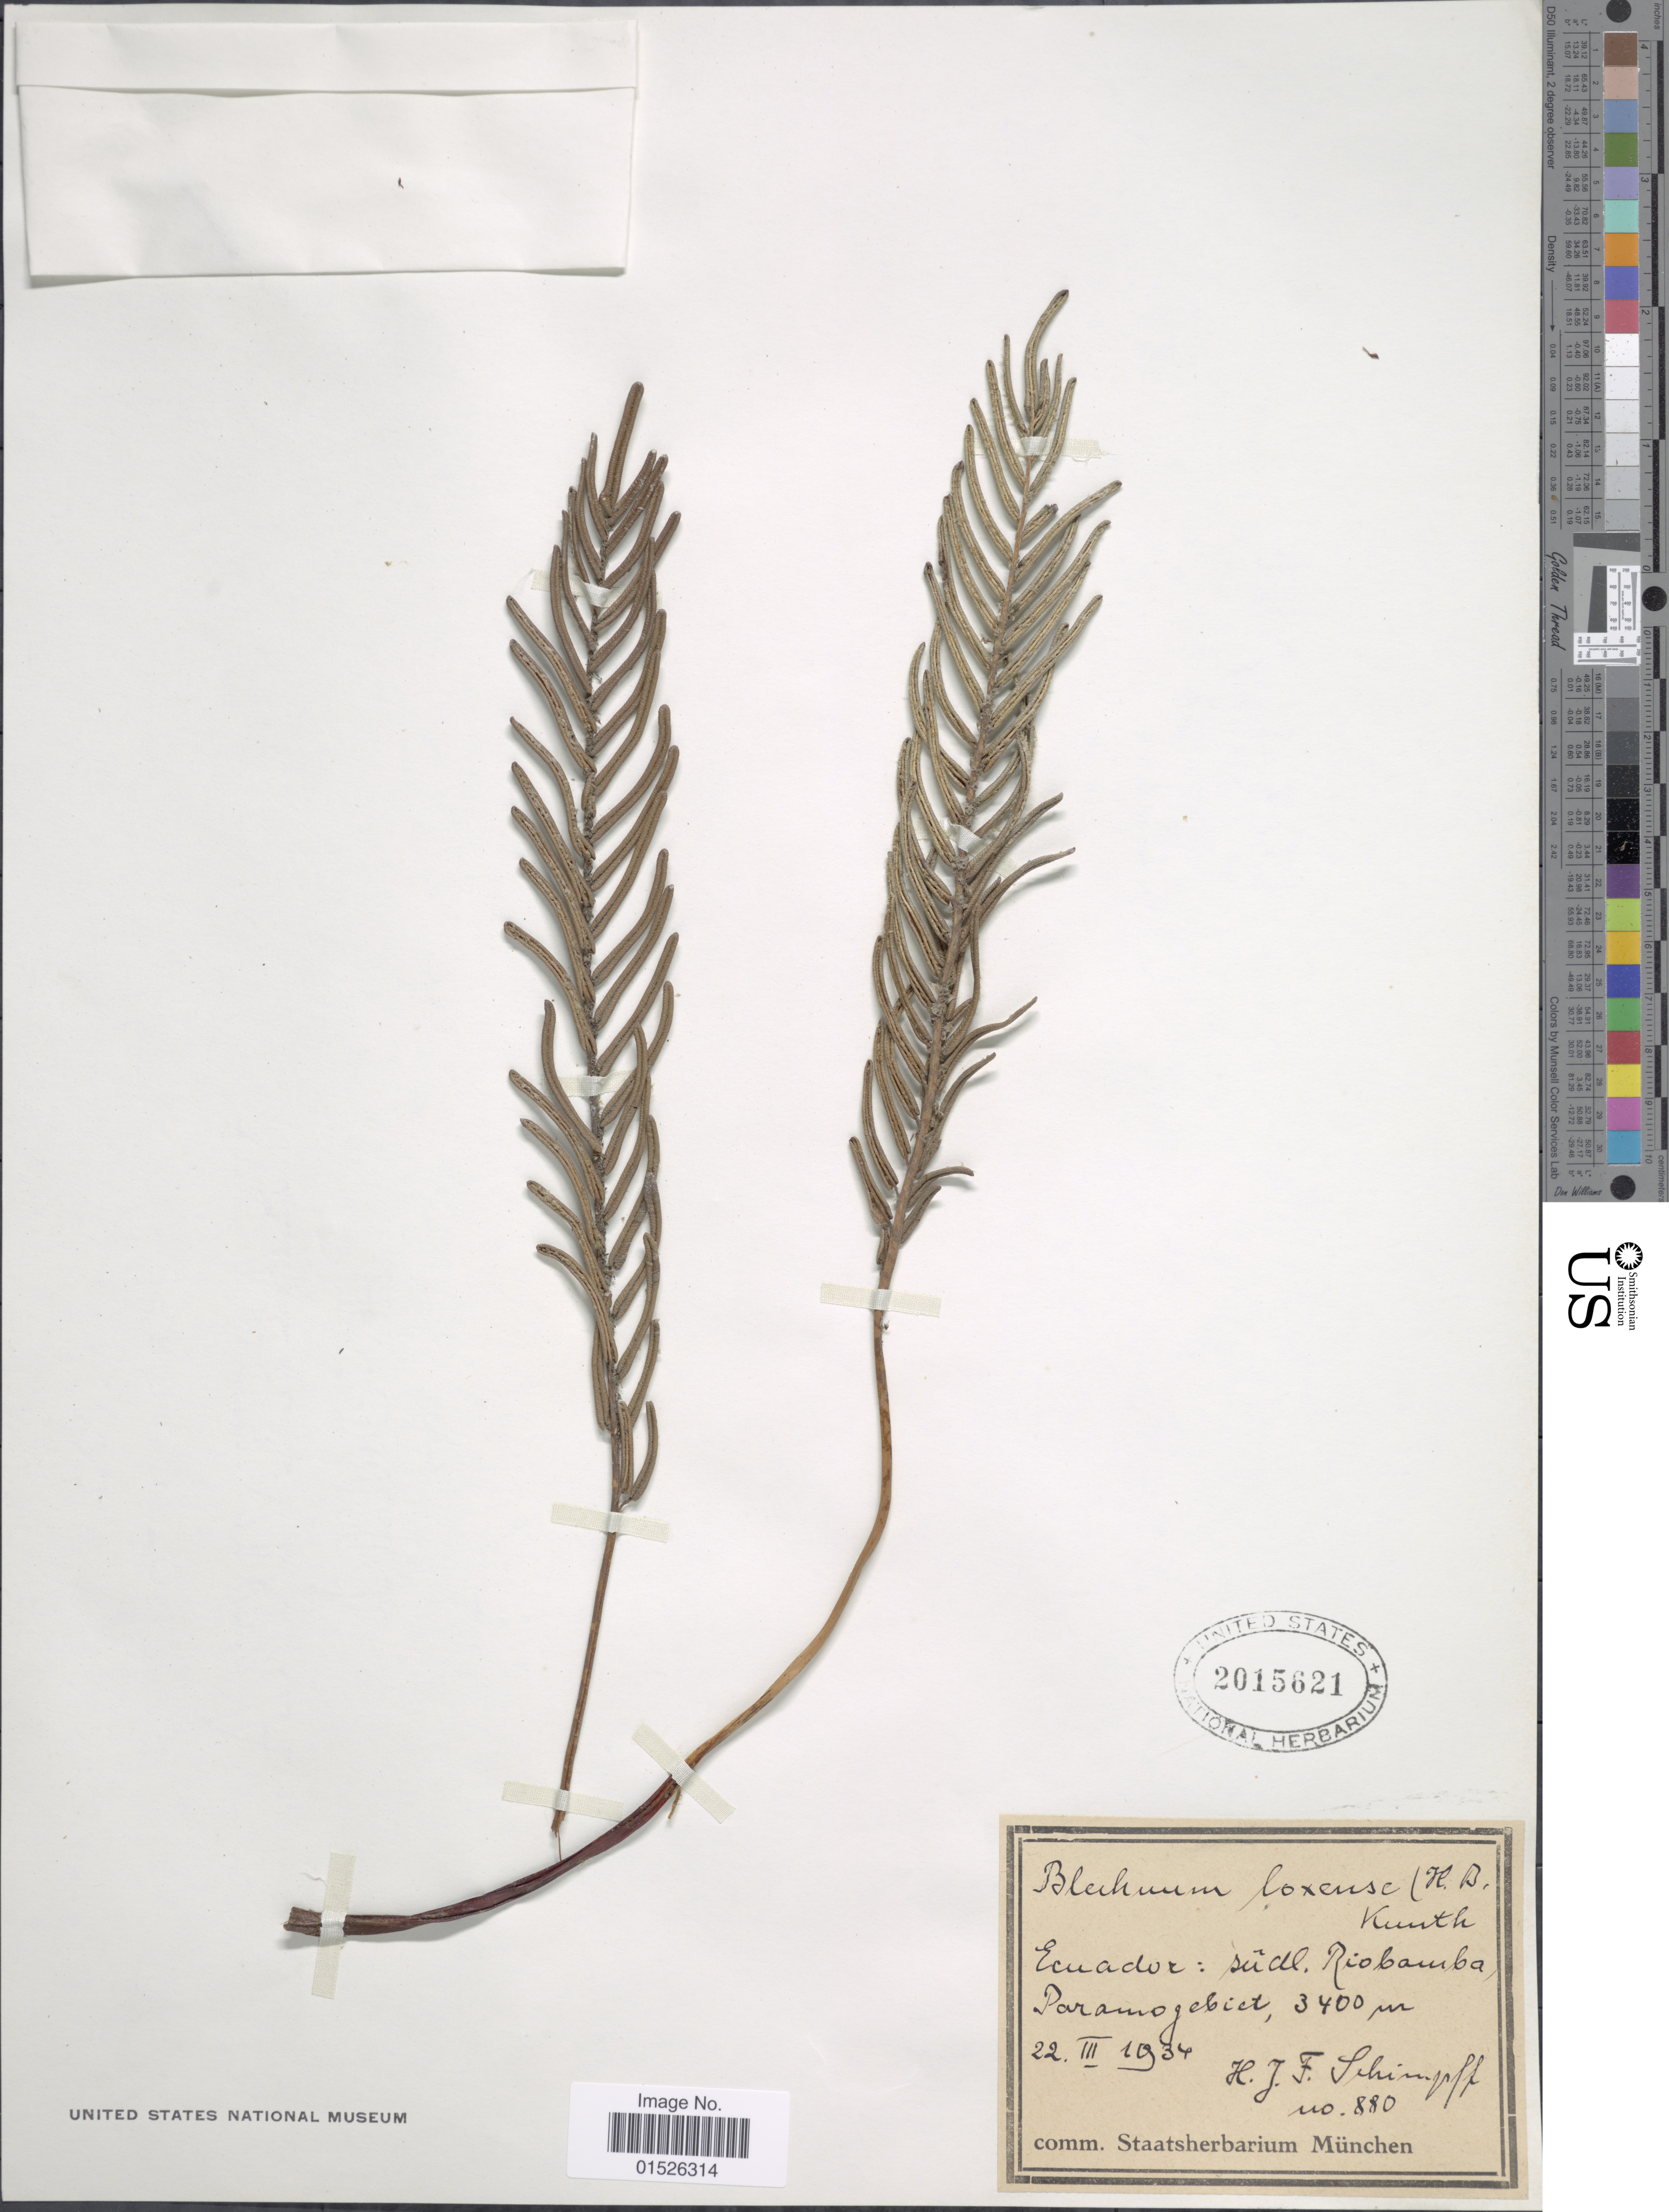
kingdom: Plantae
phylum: Tracheophyta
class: Polypodiopsida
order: Polypodiales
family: Blechnaceae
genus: Blechnum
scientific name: Blechnum loxense var. loxense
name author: (Kunth) Hook. ex Salomon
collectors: H. Schimpff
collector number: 880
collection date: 1934-03-22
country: Ecuador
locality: Ecuador: sudl. Riobamba, Paramogebiet.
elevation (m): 3400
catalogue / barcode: US 2015621